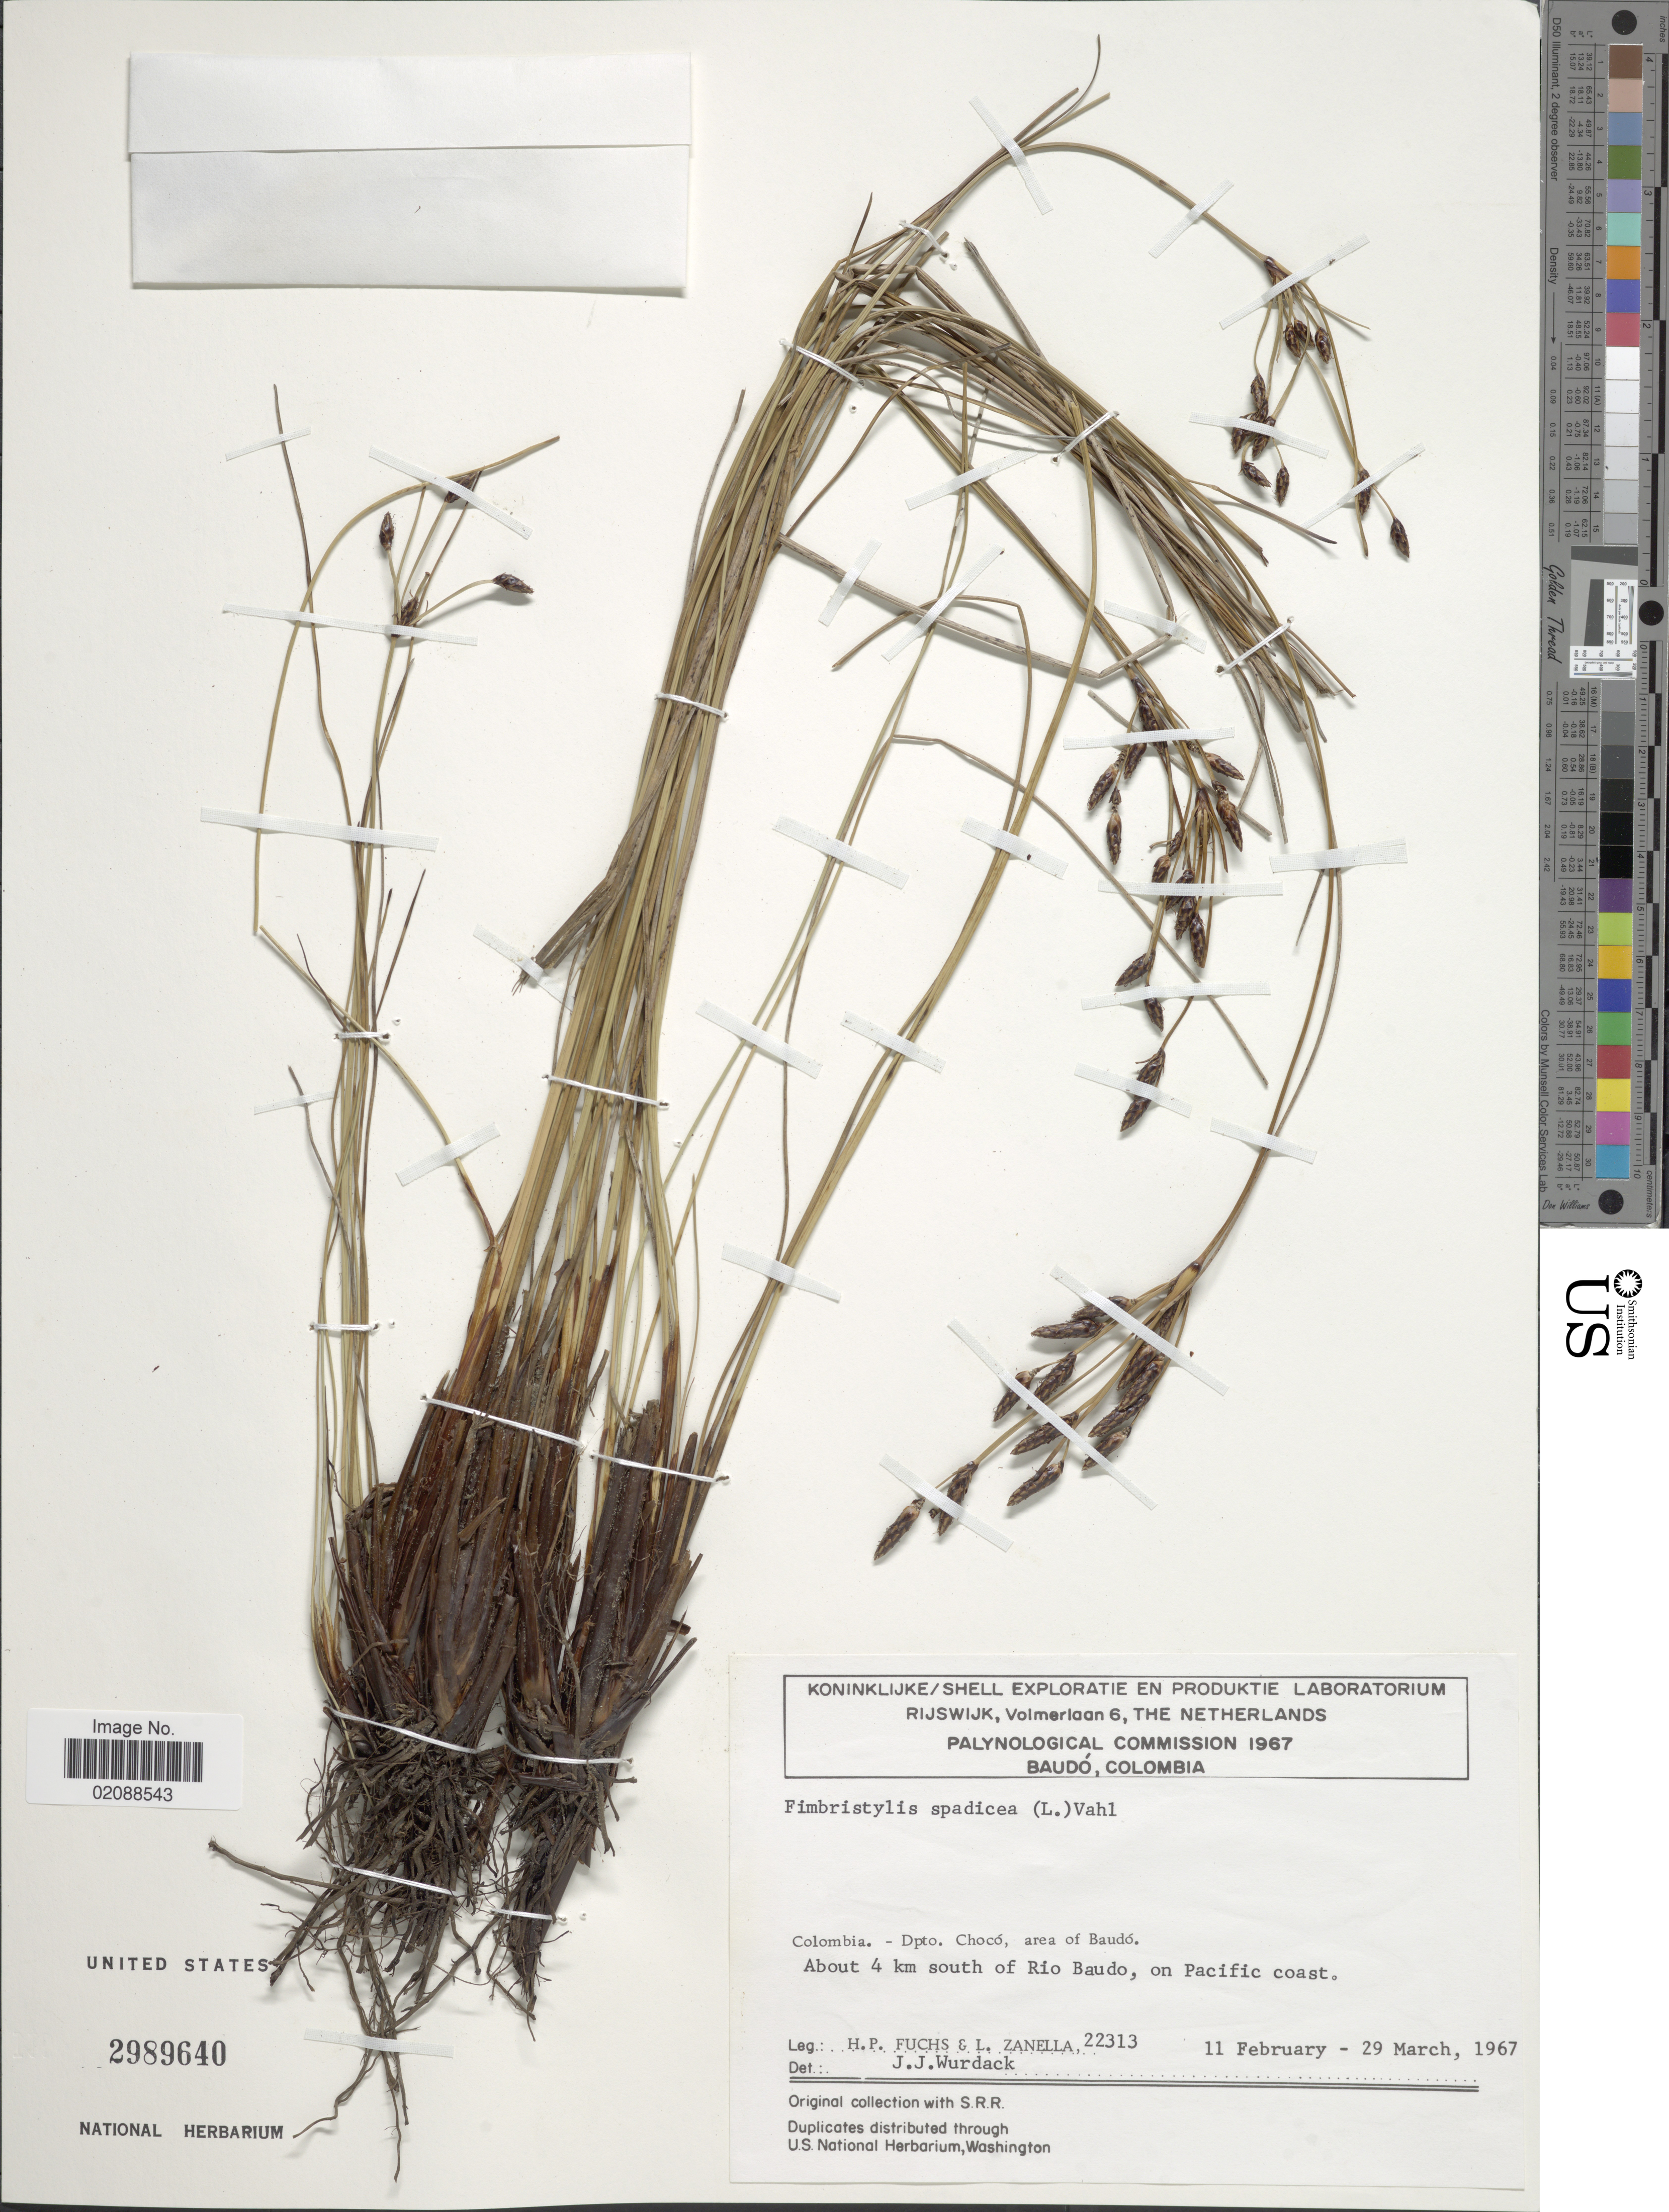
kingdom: Plantae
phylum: Tracheophyta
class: Liliopsida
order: Poales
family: Cyperaceae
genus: Fimbristylis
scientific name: Fimbristylis spadicea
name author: (L.) Vahl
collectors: H. P. Fuchs & L. Zanella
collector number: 22313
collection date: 1967-02-11/1967-03-29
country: Colombia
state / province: Chocó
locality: Area of Baudo. About 4 km south of Rio Baudo, on Pacific coast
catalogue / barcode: US 2989640